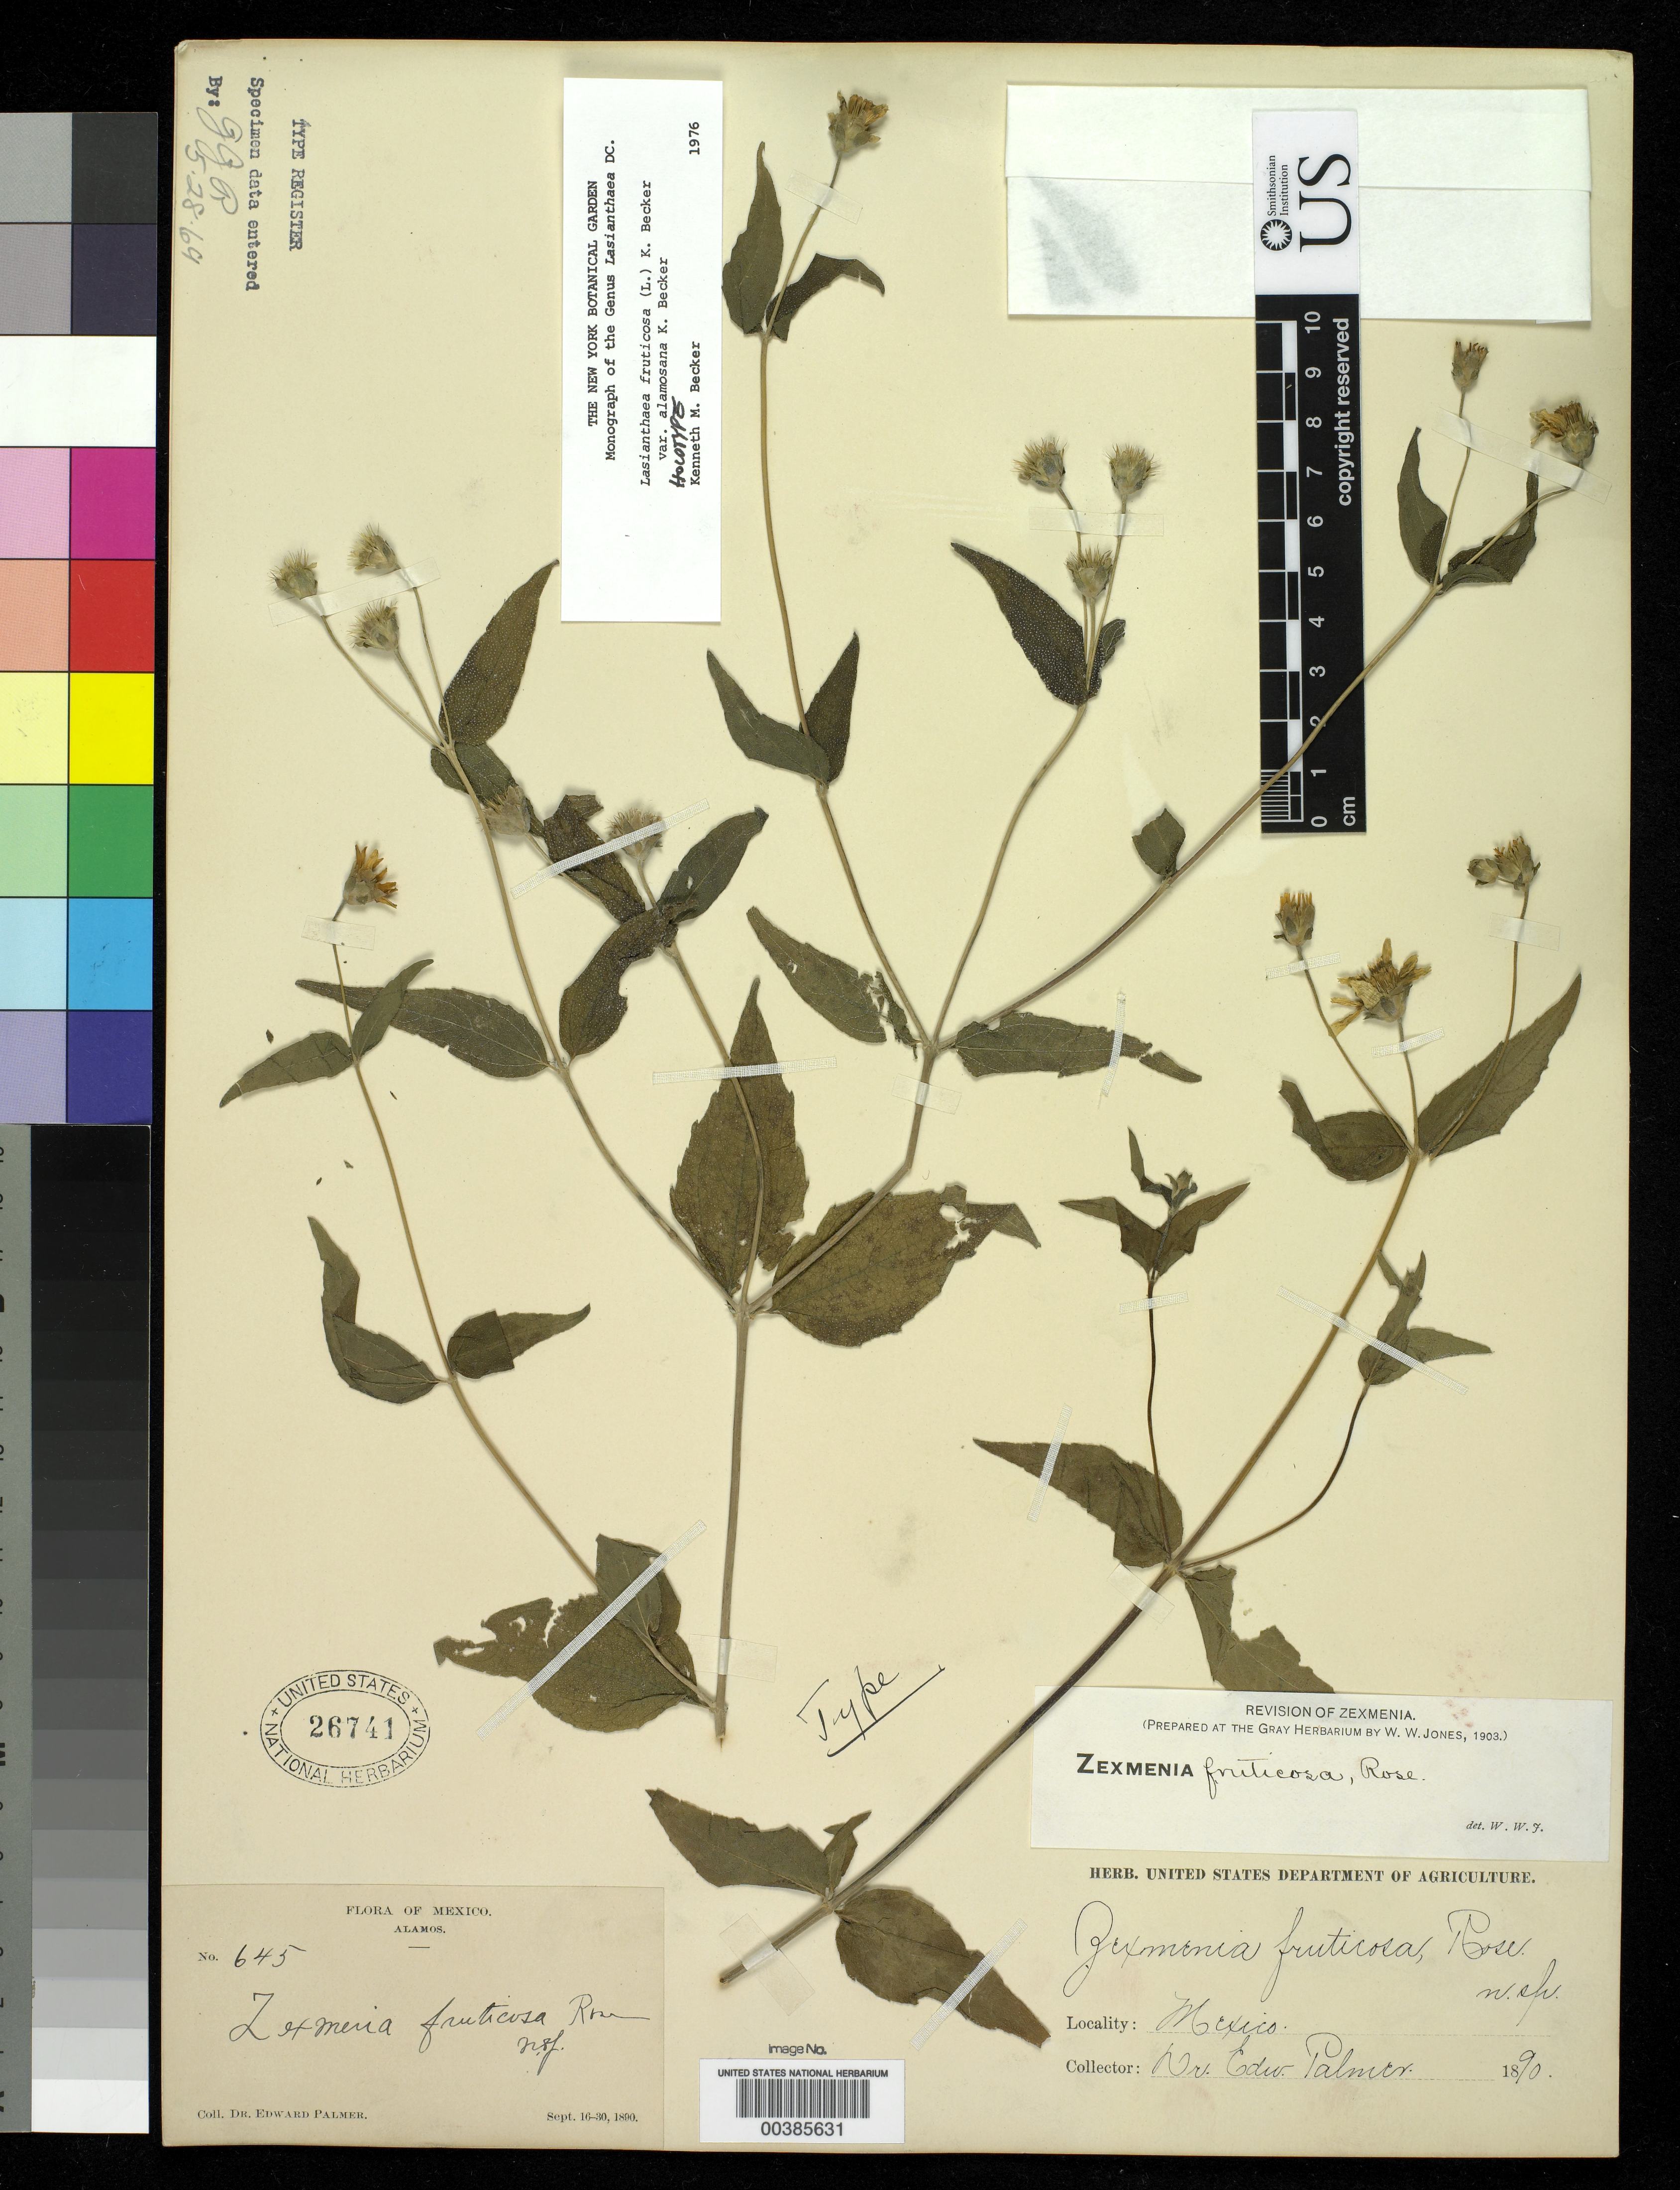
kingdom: Plantae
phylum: Tracheophyta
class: Magnoliopsida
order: Asterales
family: Asteraceae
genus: Zexmenia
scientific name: Zexmenia fruticosa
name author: Rose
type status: Holotype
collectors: E. Palmer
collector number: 645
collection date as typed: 16 Sep 1890 to 30 Sep 1890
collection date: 1890-09-16/1890-09-30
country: Mexico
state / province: Sonora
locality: Alamos.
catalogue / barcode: US 26741